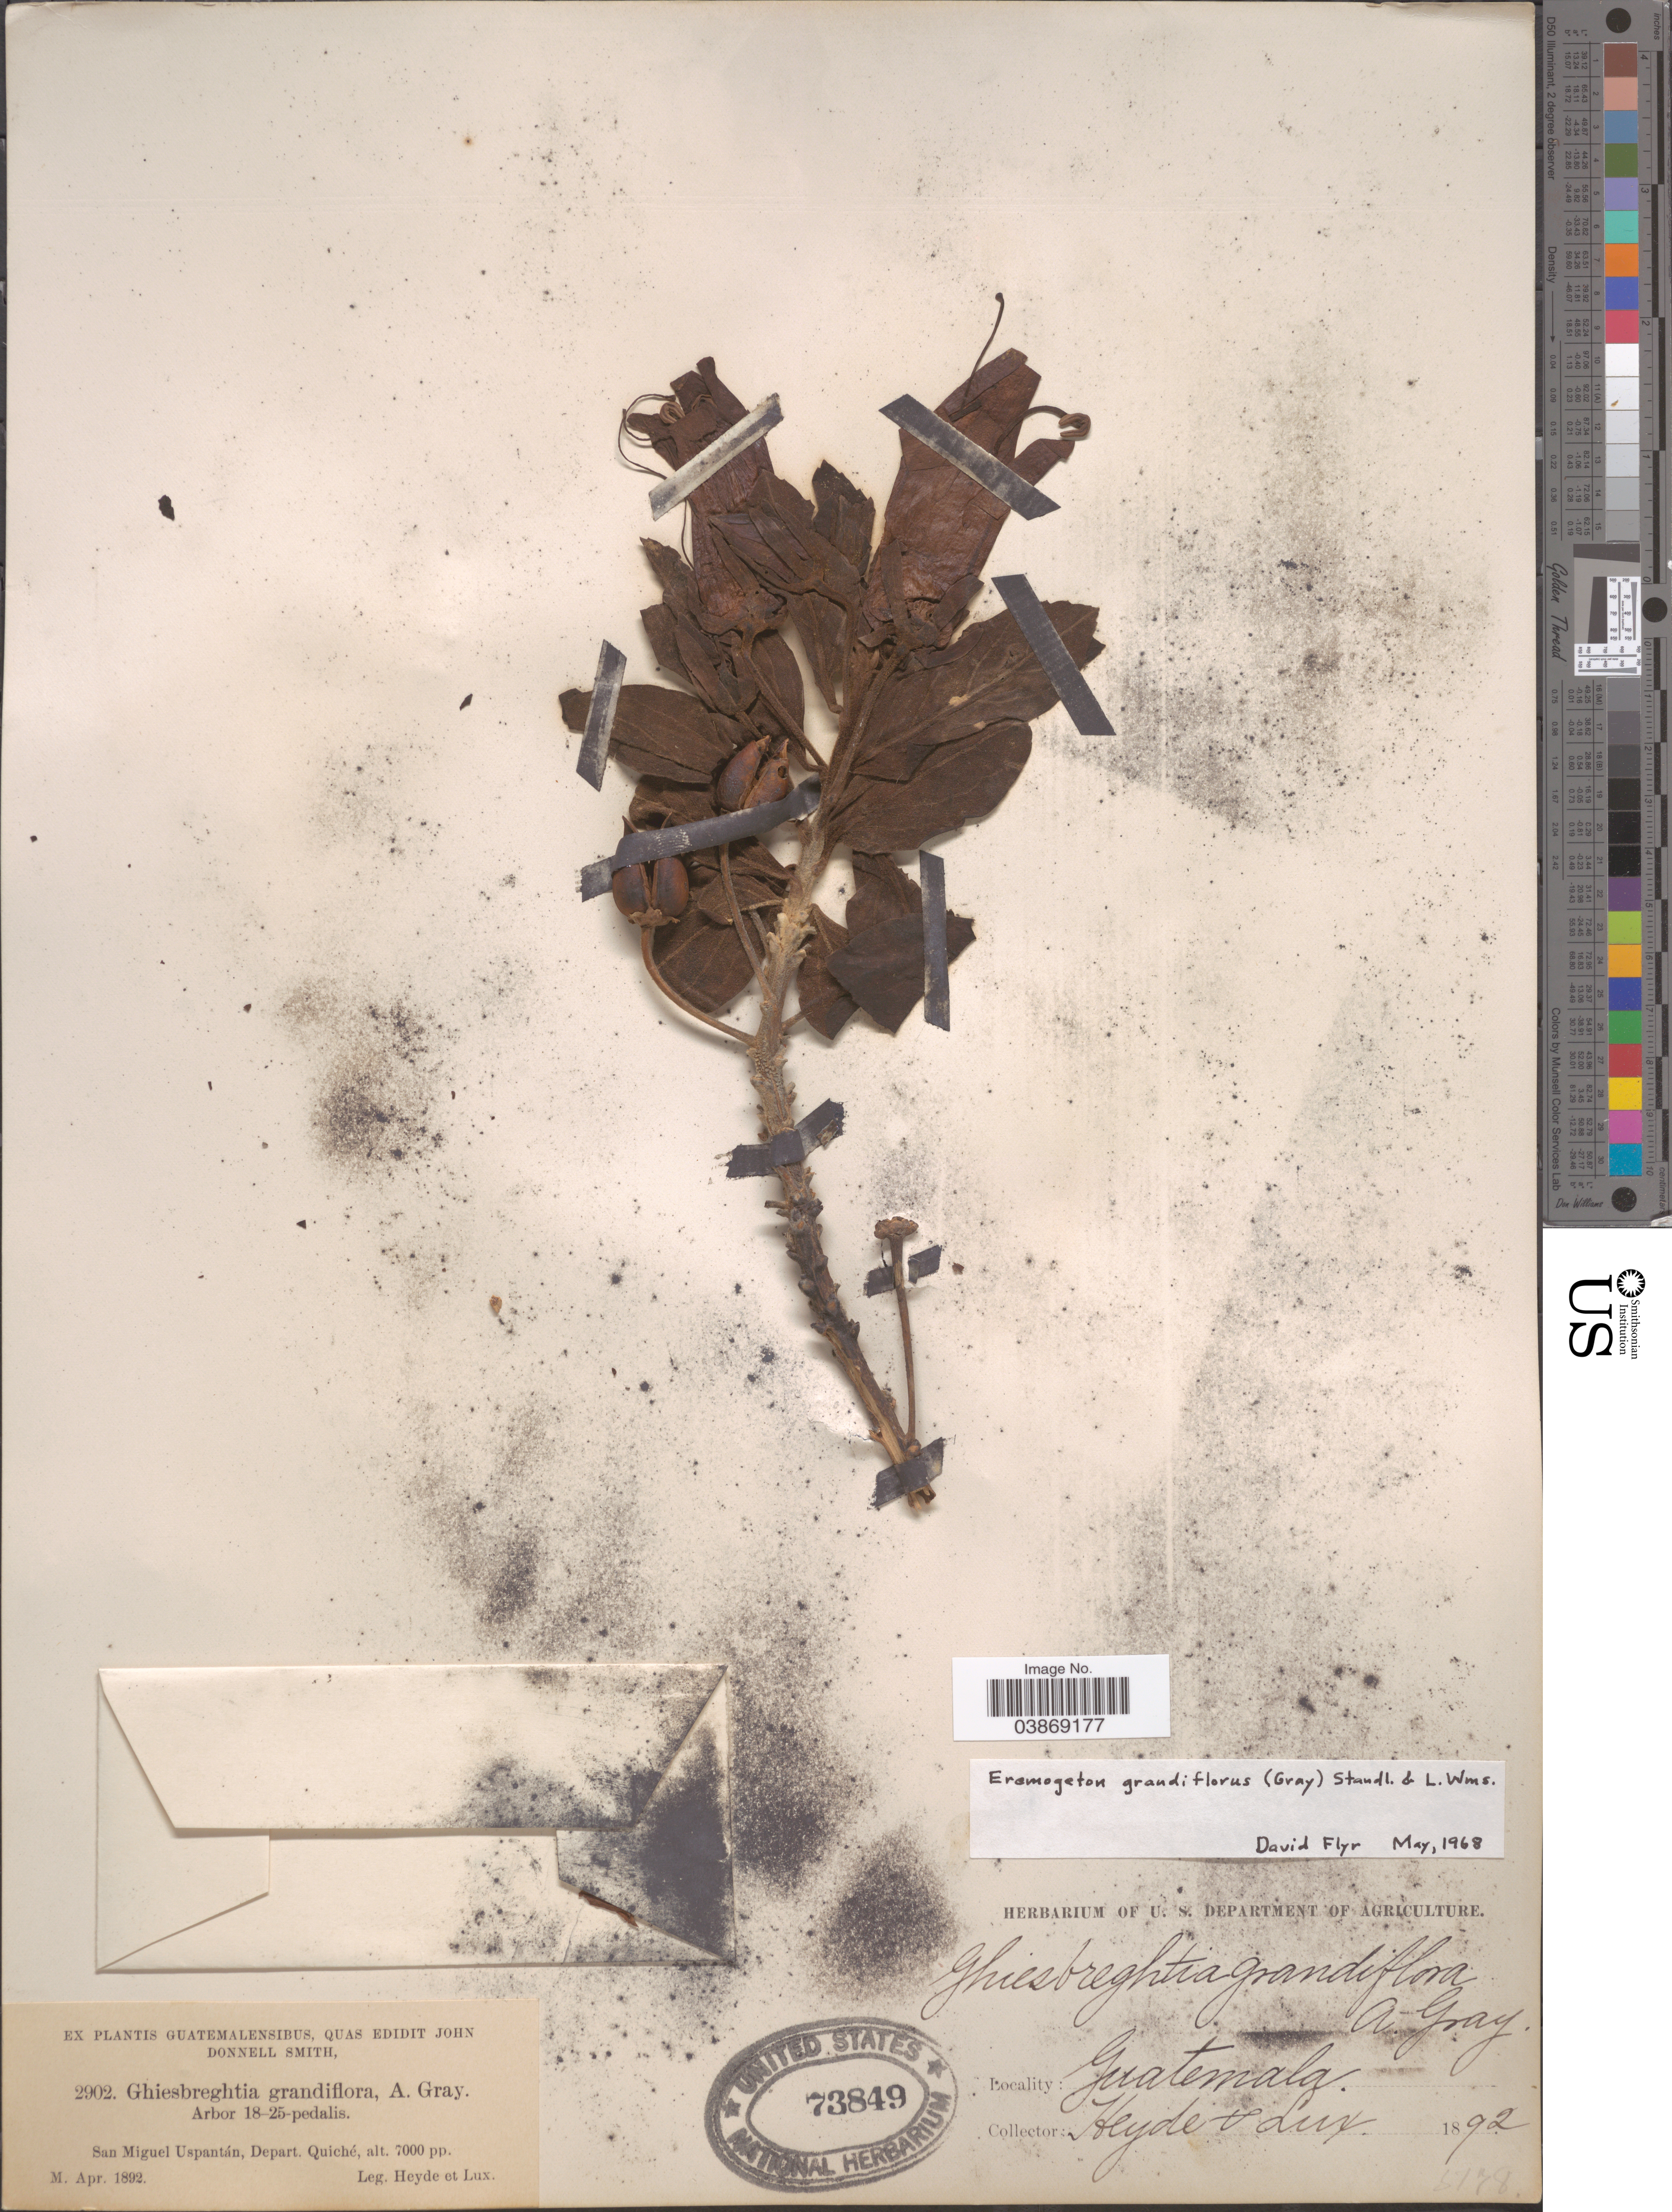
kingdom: Plantae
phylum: Tracheophyta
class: Magnoliopsida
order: Lamiales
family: Scrophulariaceae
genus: Ghiesbreghtia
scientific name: Ghiesbreghtia grandiflora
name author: A. Gray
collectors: Heyde & Lux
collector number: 2902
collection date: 1892-04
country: Guatemala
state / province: El Quiche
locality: San Miguel Uspantán, Depart. Quiché.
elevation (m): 2134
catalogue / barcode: US 73849